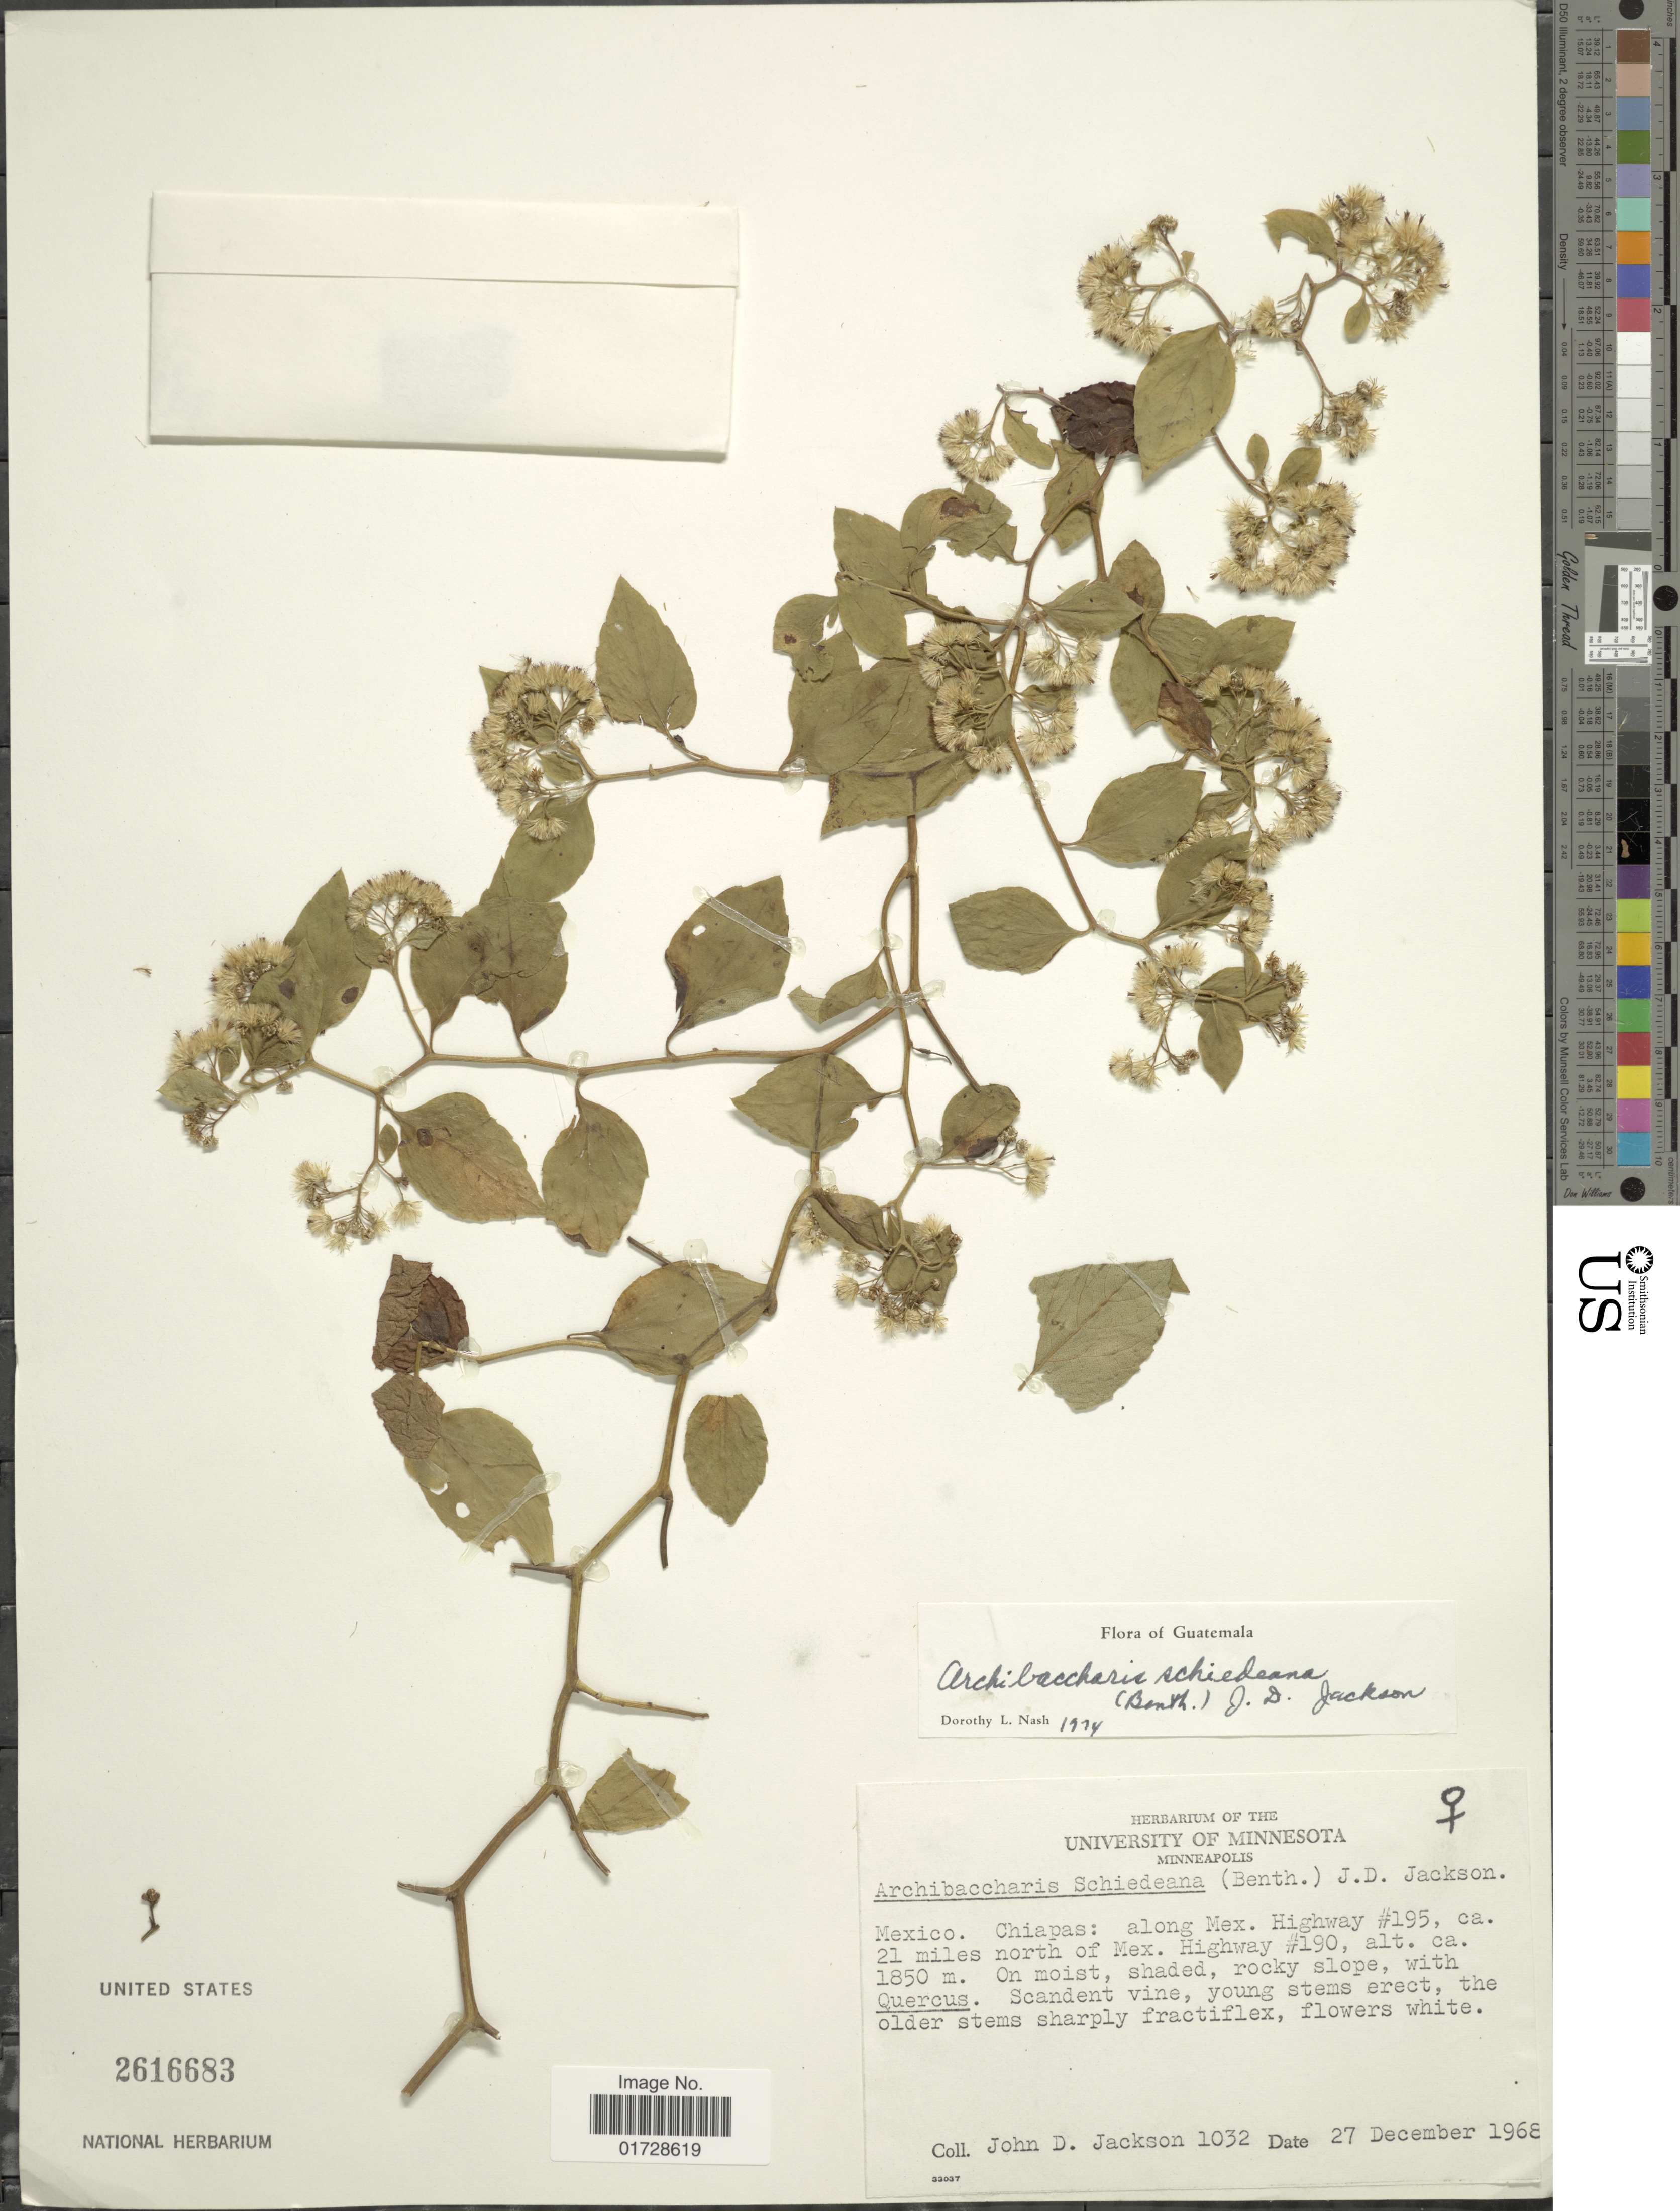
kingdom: Plantae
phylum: Tracheophyta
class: Magnoliopsida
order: Asterales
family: Asteraceae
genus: Archibaccharis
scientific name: Archibaccharis schiedeana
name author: (Benth.) J.D. Jacks.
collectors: J. Jackson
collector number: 1032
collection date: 1968-12-27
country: Mexico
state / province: Chiapas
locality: Along Mex. Highway #195, ca 21 miles north of Mex. Highway #190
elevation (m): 1850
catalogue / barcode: US 2616683